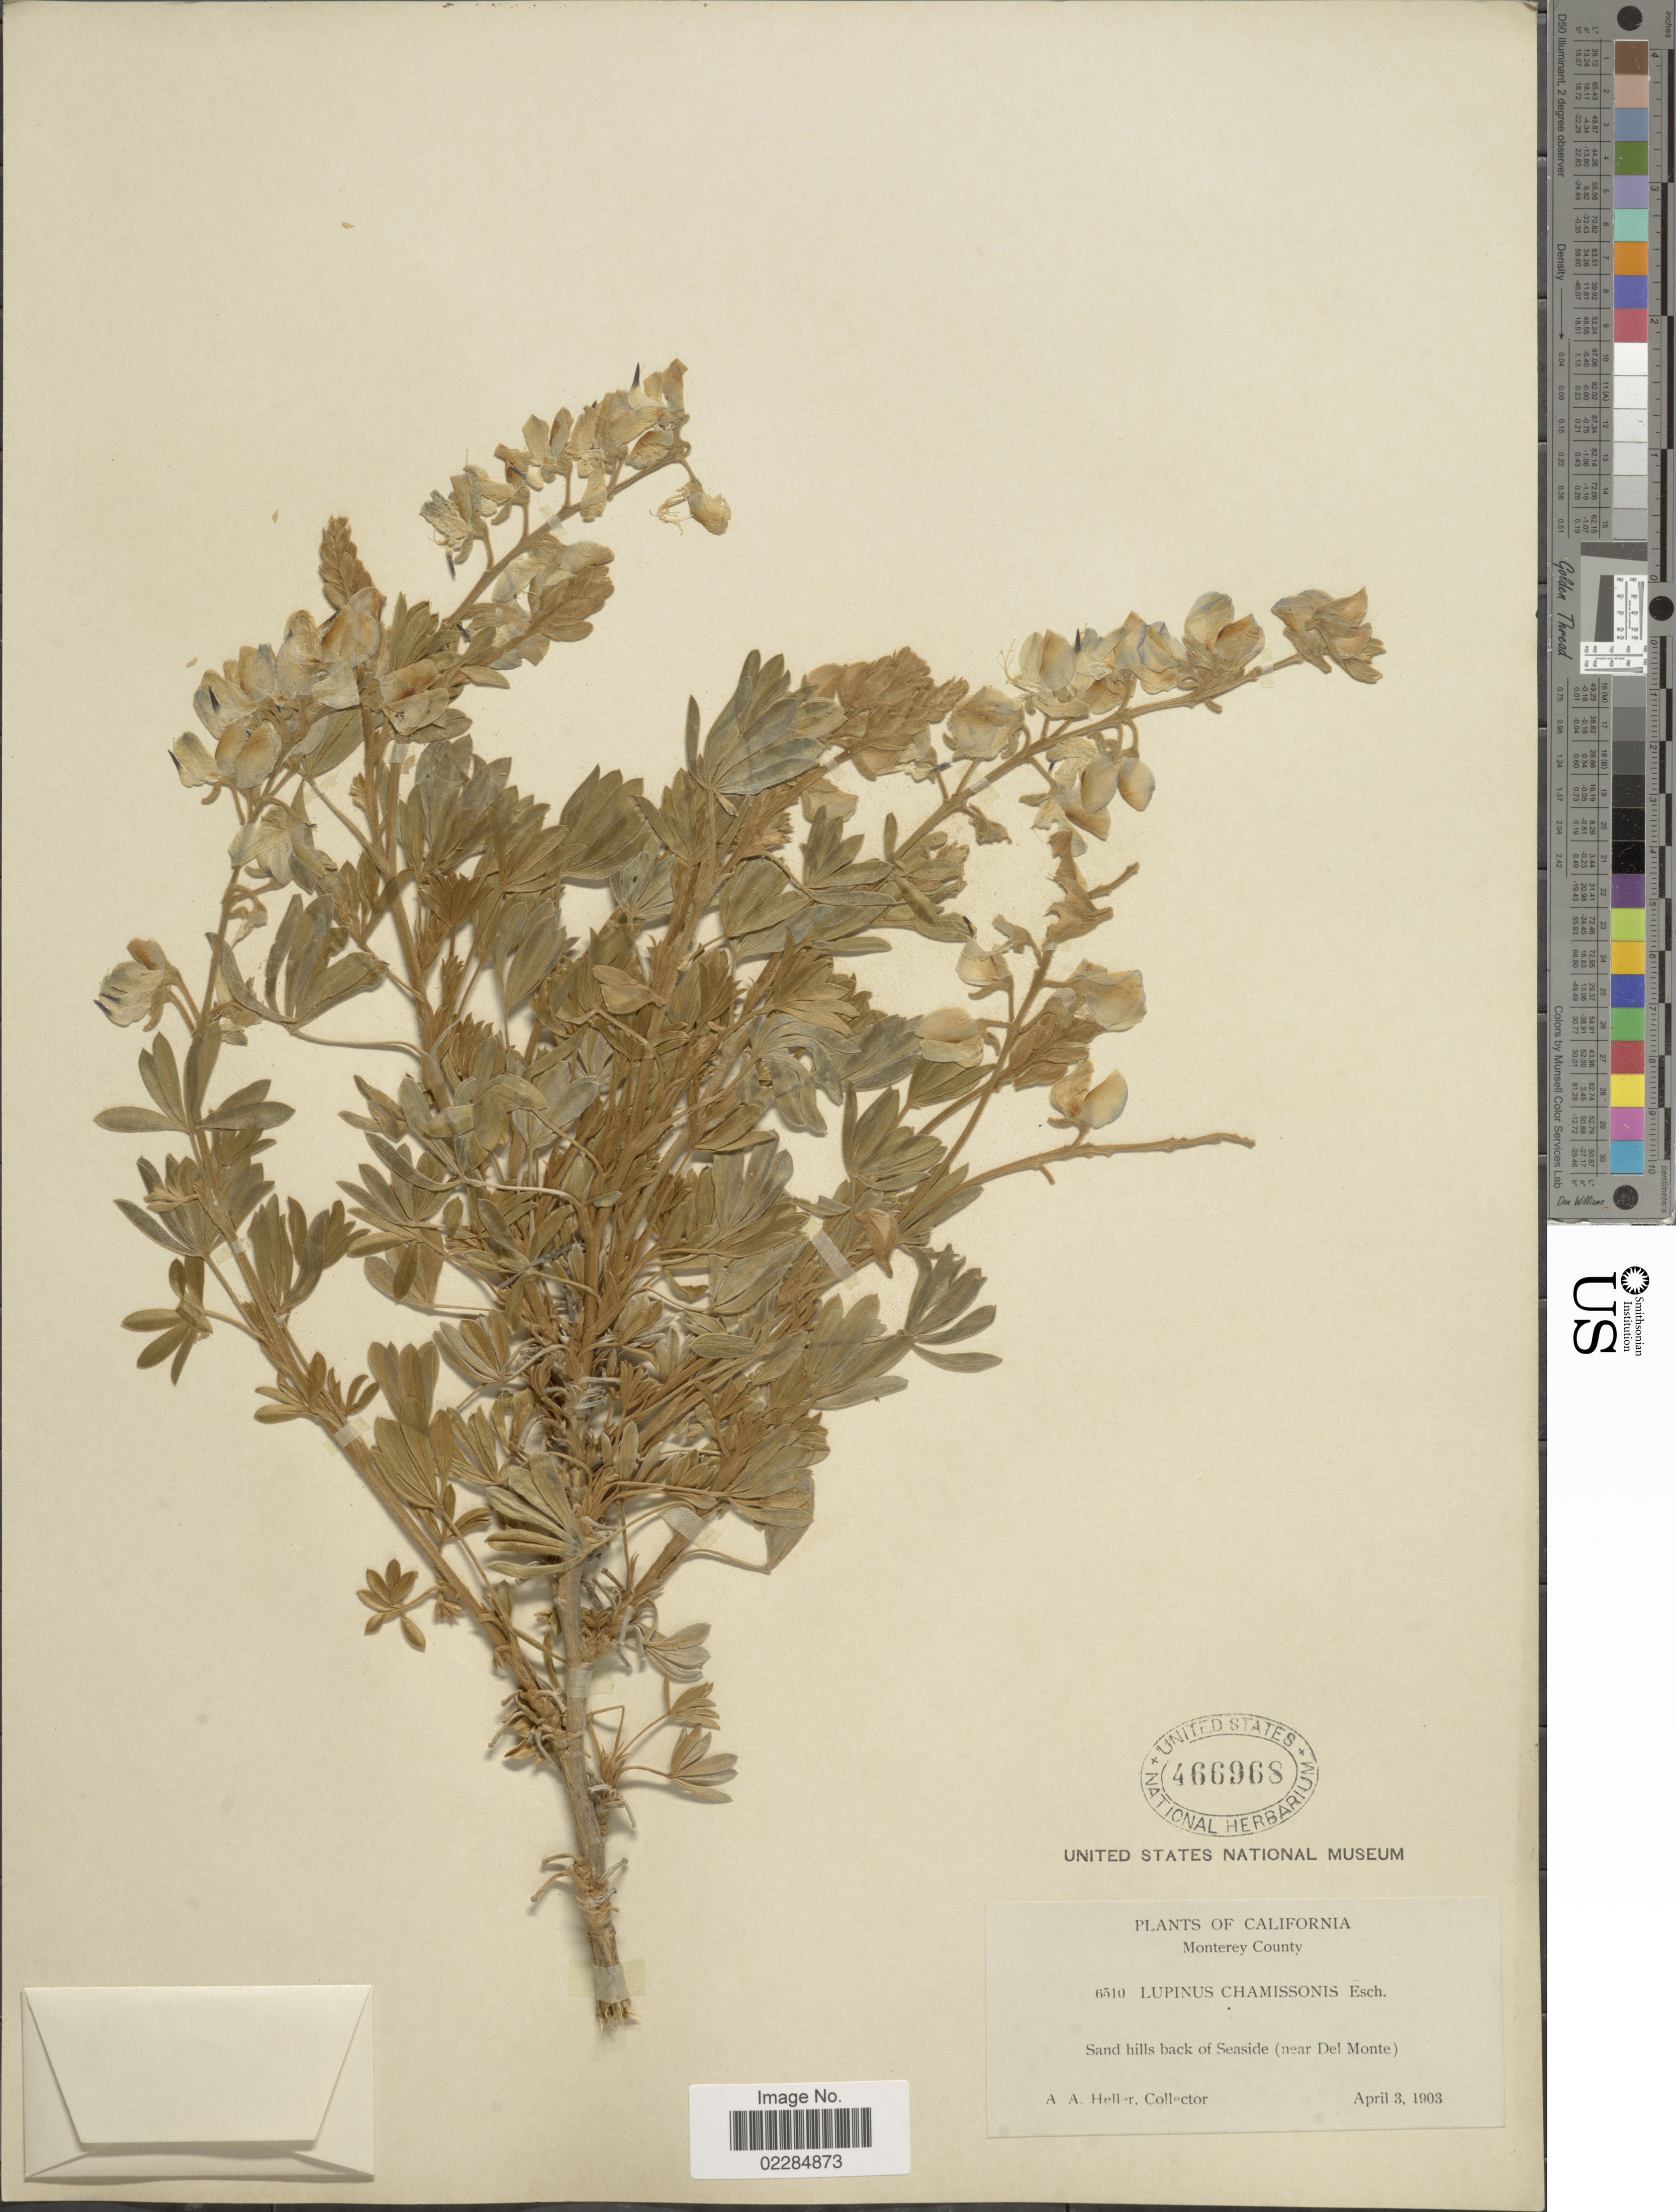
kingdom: Plantae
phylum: Tracheophyta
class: Magnoliopsida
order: Fabales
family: Fabaceae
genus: Lupinus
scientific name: Lupinus chamissonis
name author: Eschsch.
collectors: A. A. Heller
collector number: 6510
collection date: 1903-04-03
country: United States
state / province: California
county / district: Monterey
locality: Monterey county. Sand hills of Seaside ( near Del monte)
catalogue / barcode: US 466968